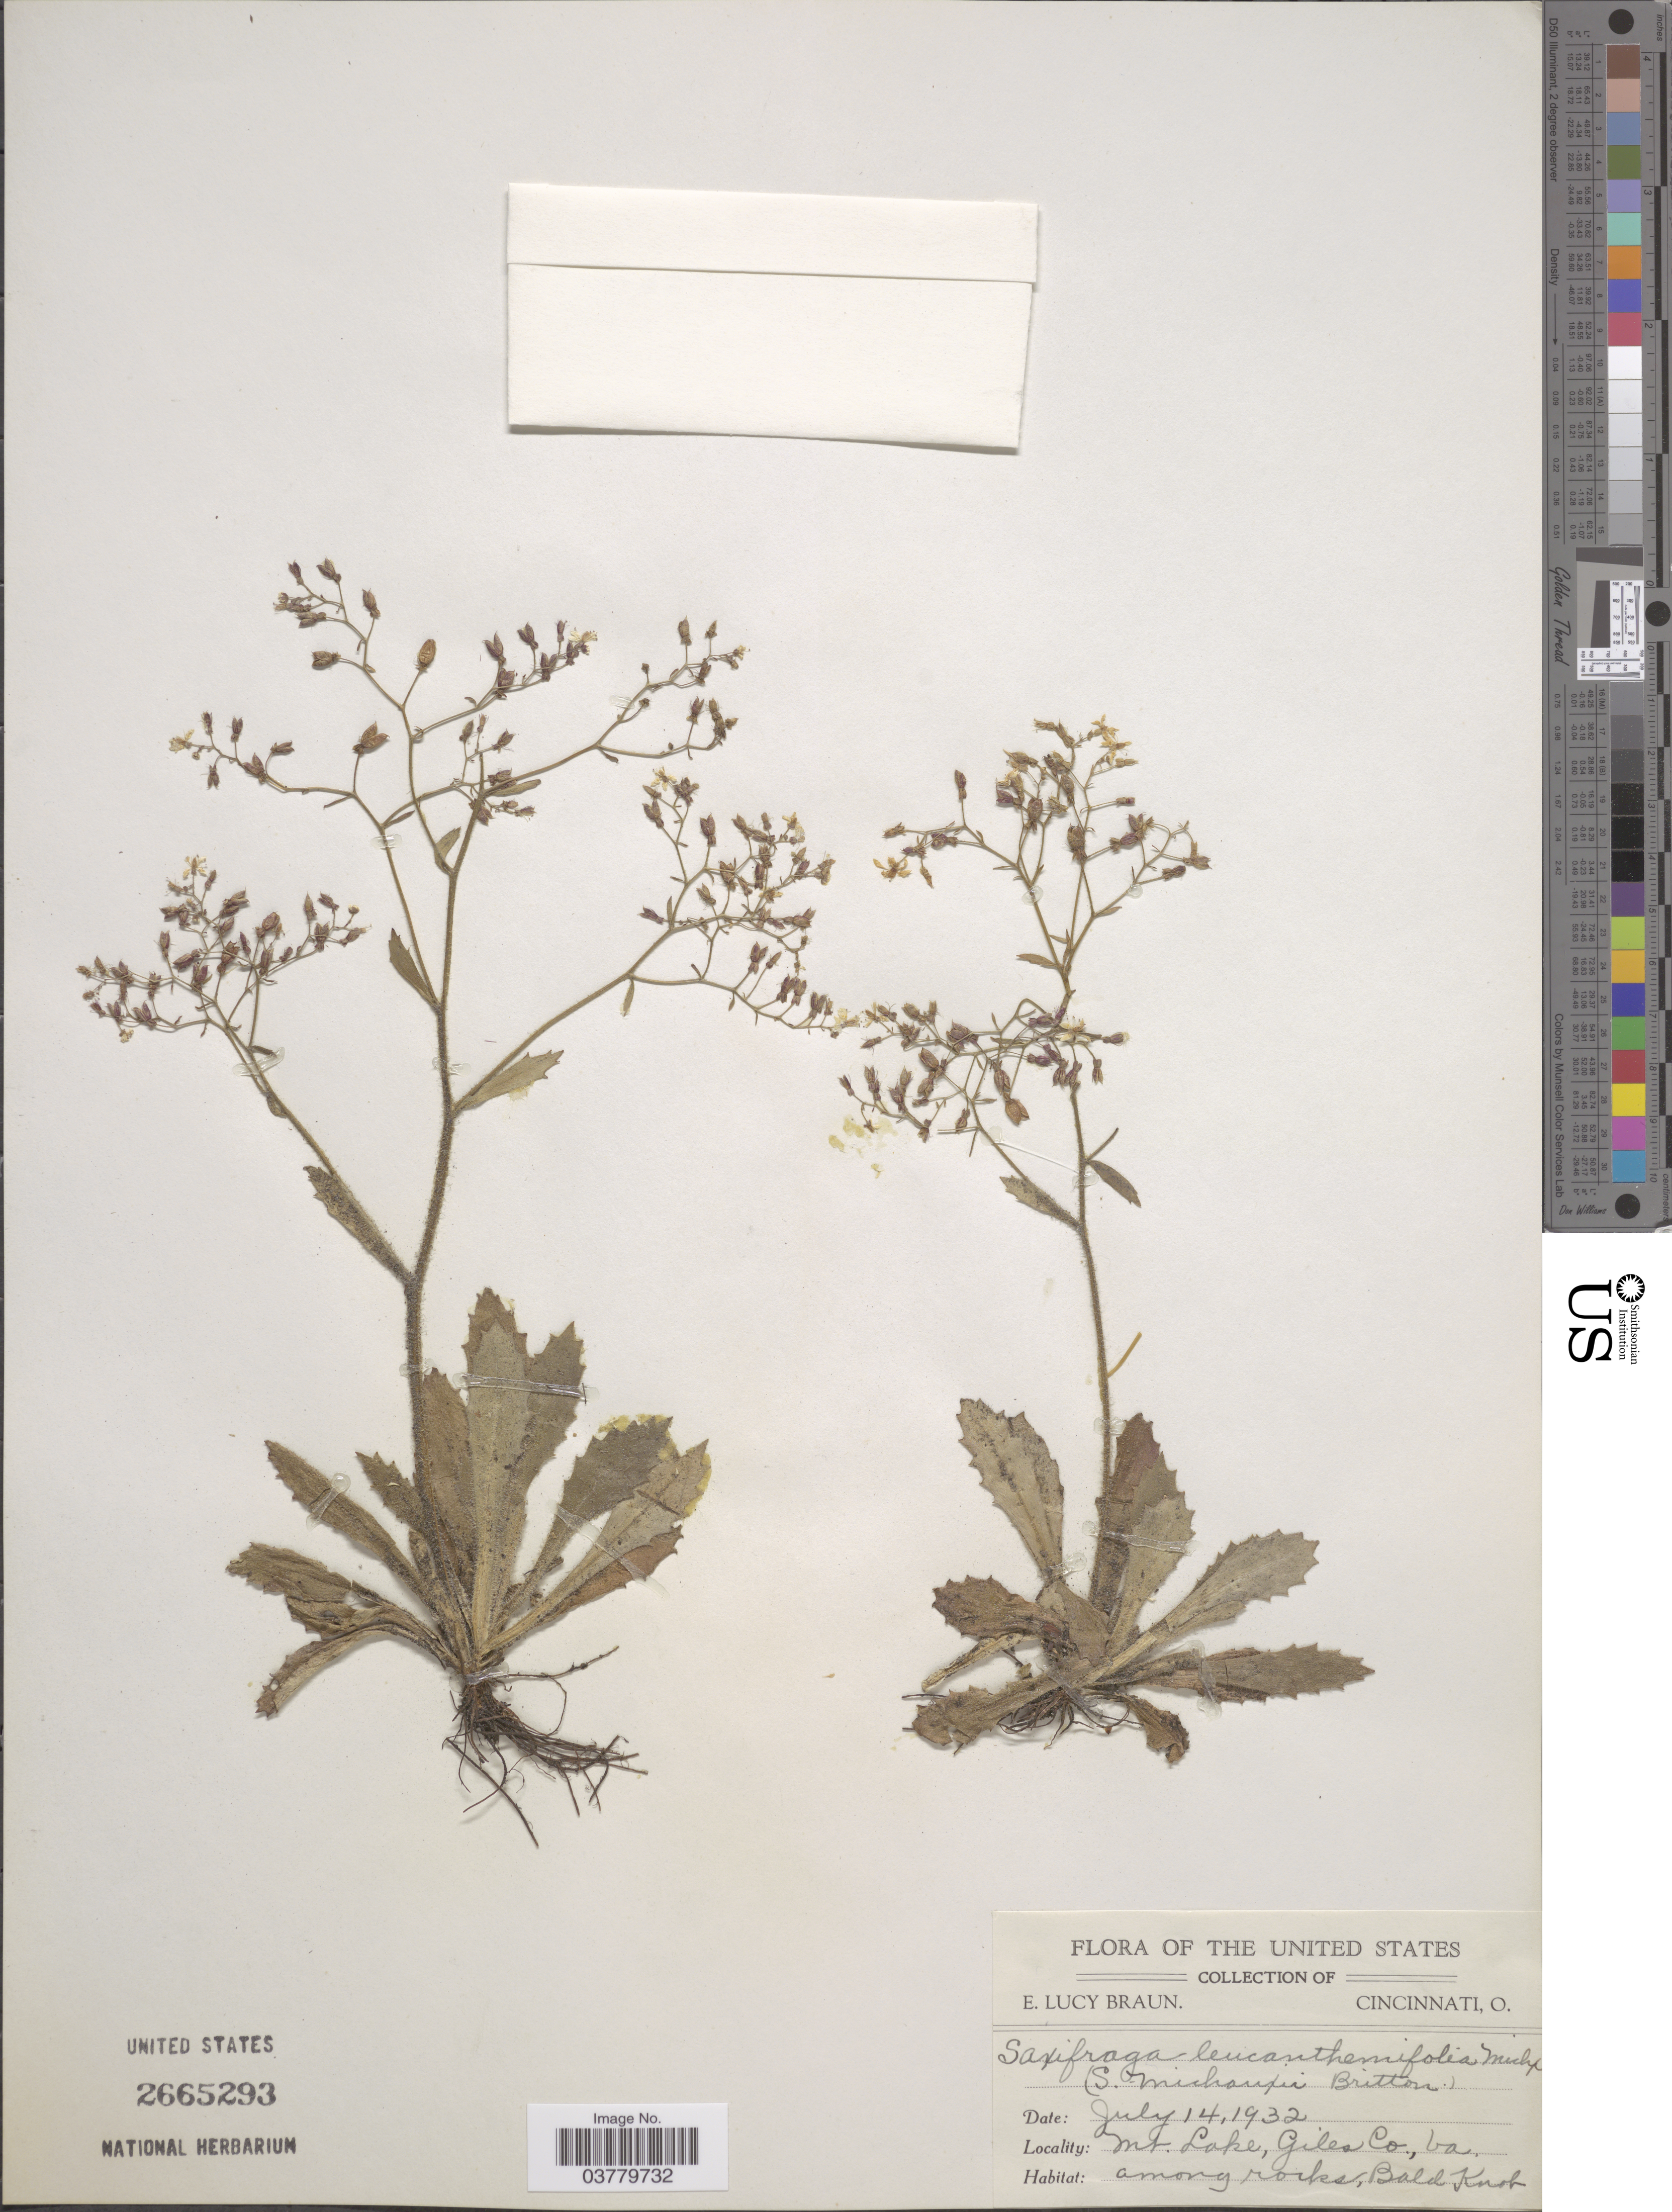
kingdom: Plantae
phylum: Tracheophyta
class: Magnoliopsida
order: Saxifragales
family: Saxifragaceae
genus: Micranthes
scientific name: Micranthes petiolaris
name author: (Raf.) Bush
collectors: E. L. Braun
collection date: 1932-07-14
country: United States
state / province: Virginia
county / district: Giles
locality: Mt. Lake, Giles Co. Bald Knob.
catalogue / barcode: US 2665293